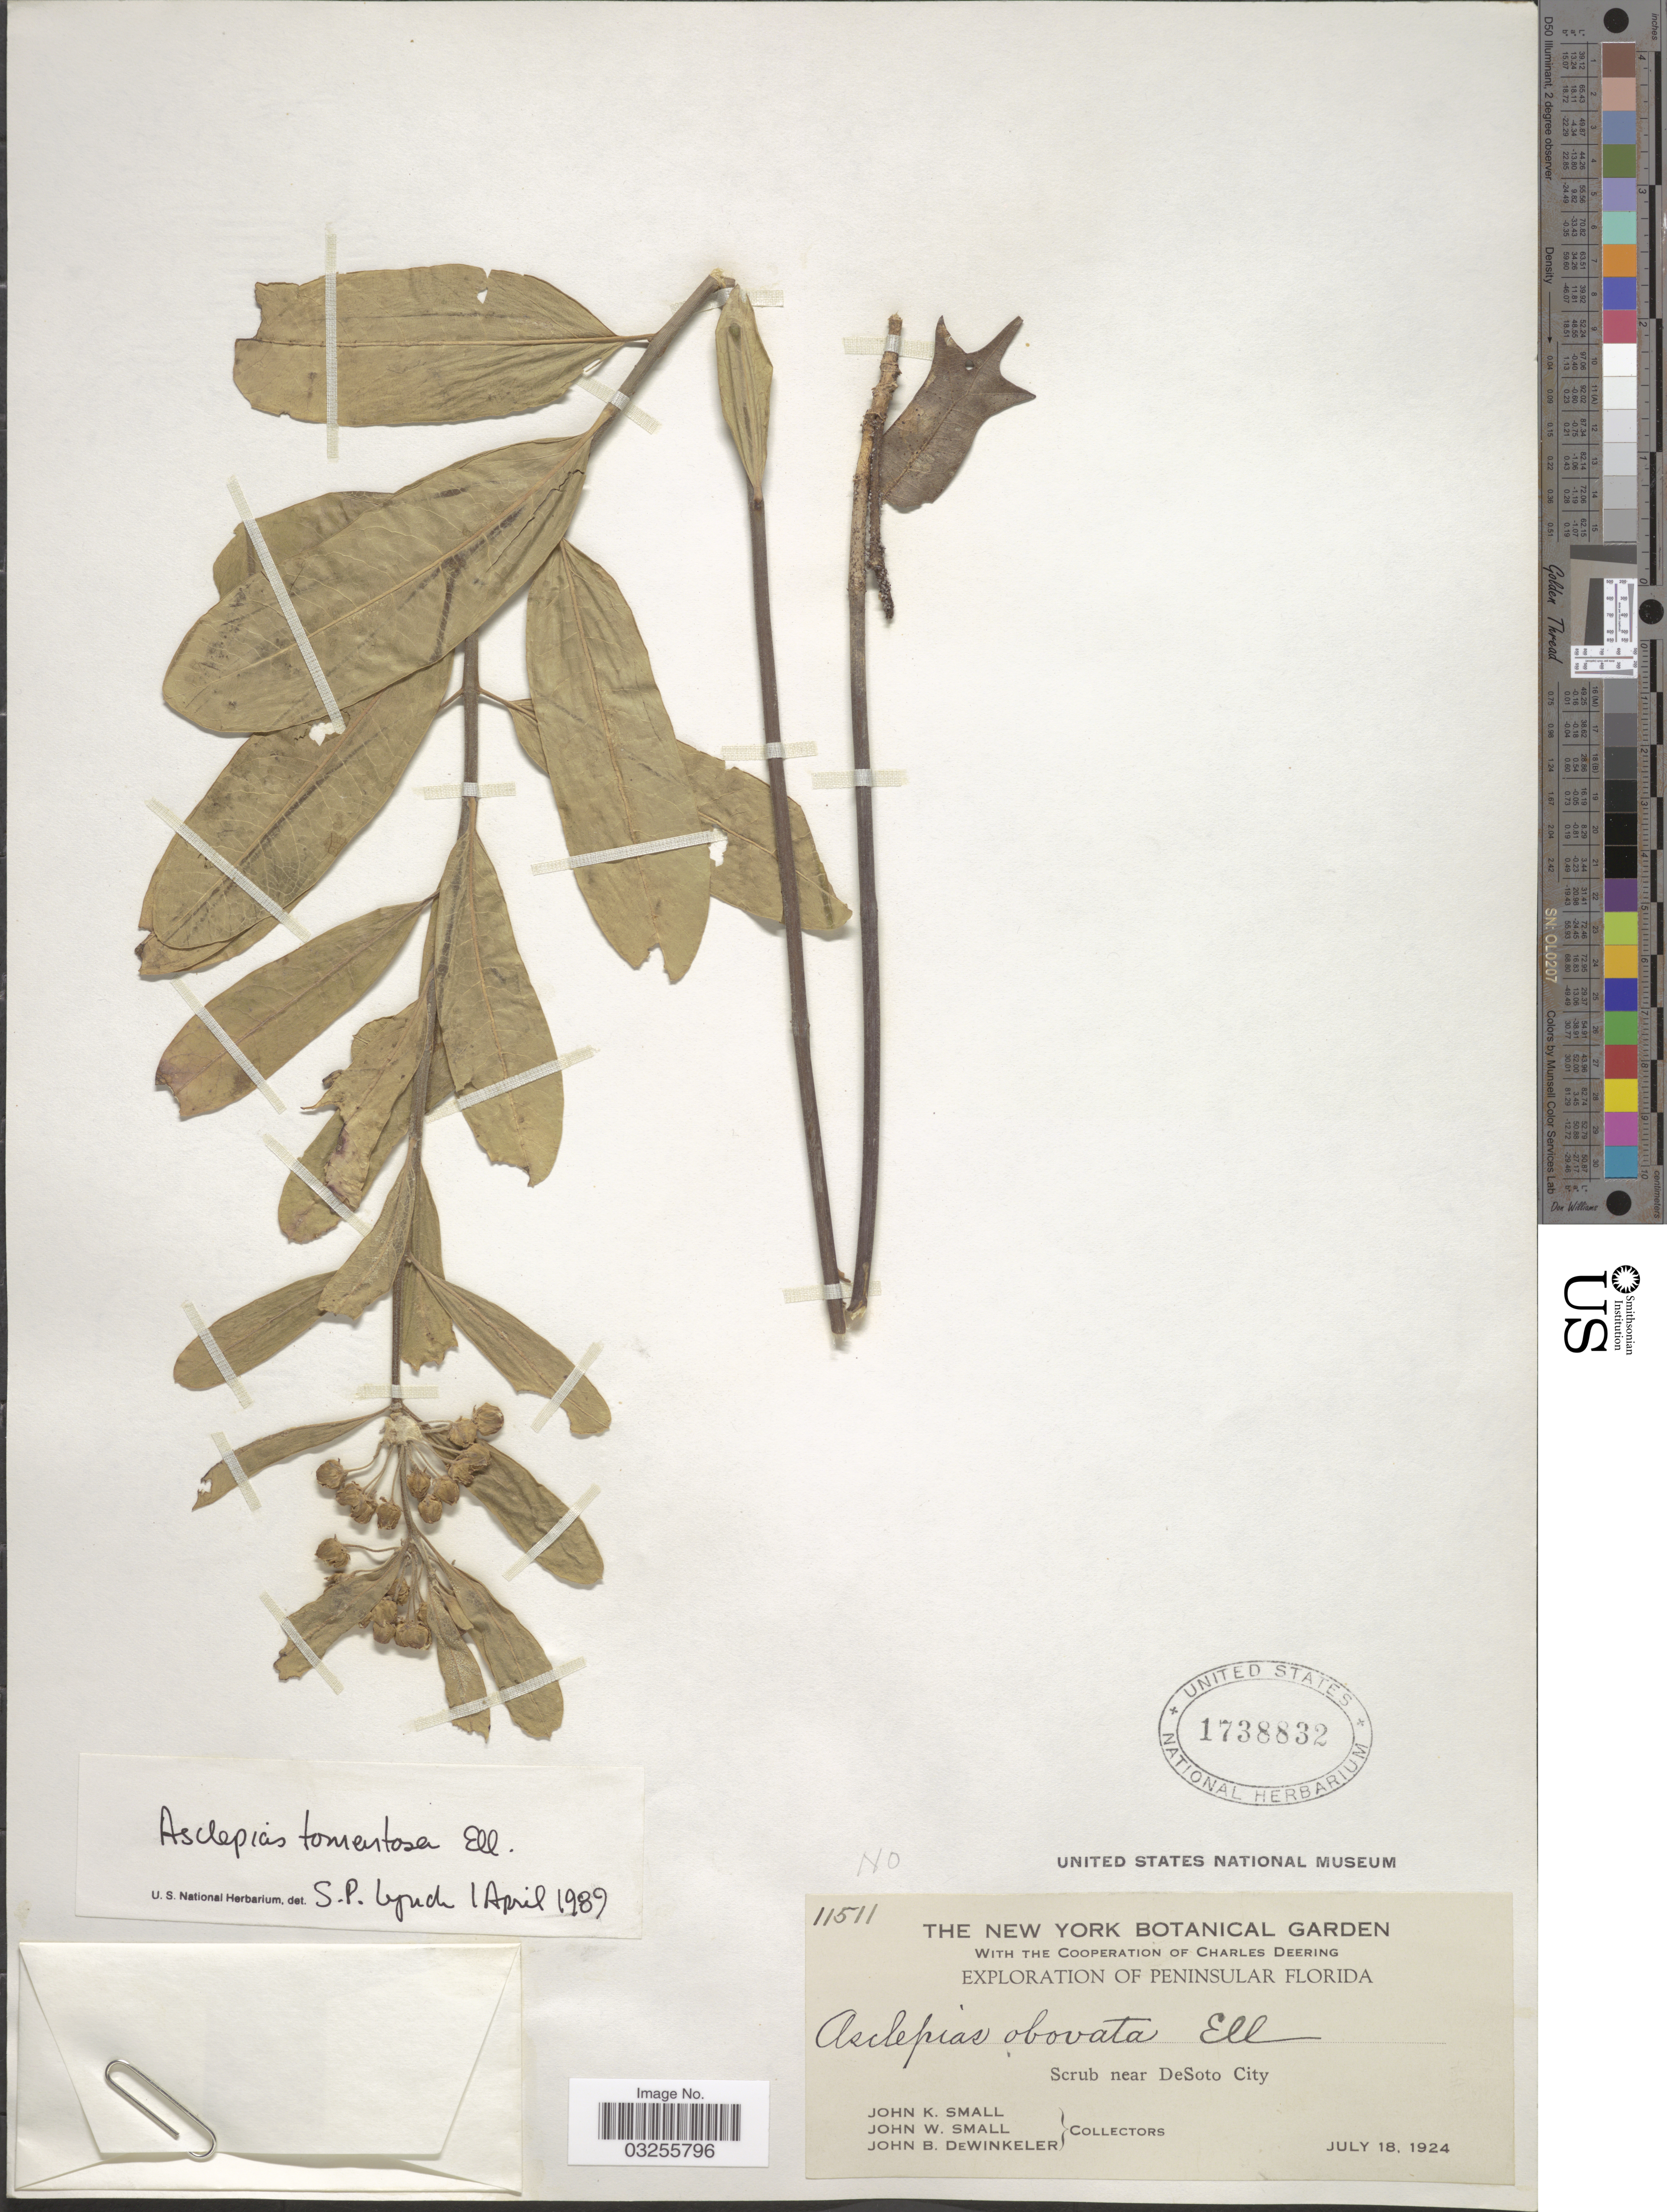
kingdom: Plantae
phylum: Tracheophyta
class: Magnoliopsida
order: Gentianales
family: Apocynaceae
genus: Asclepias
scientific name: Asclepias tomentosa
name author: Elliott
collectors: J. K. Small, J. Small & J. B. Dewinkeler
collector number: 11511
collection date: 1924-07-18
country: United States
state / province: Florida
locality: Peninsular Florida. Scrub near DeSoto City.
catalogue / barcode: US 1738832